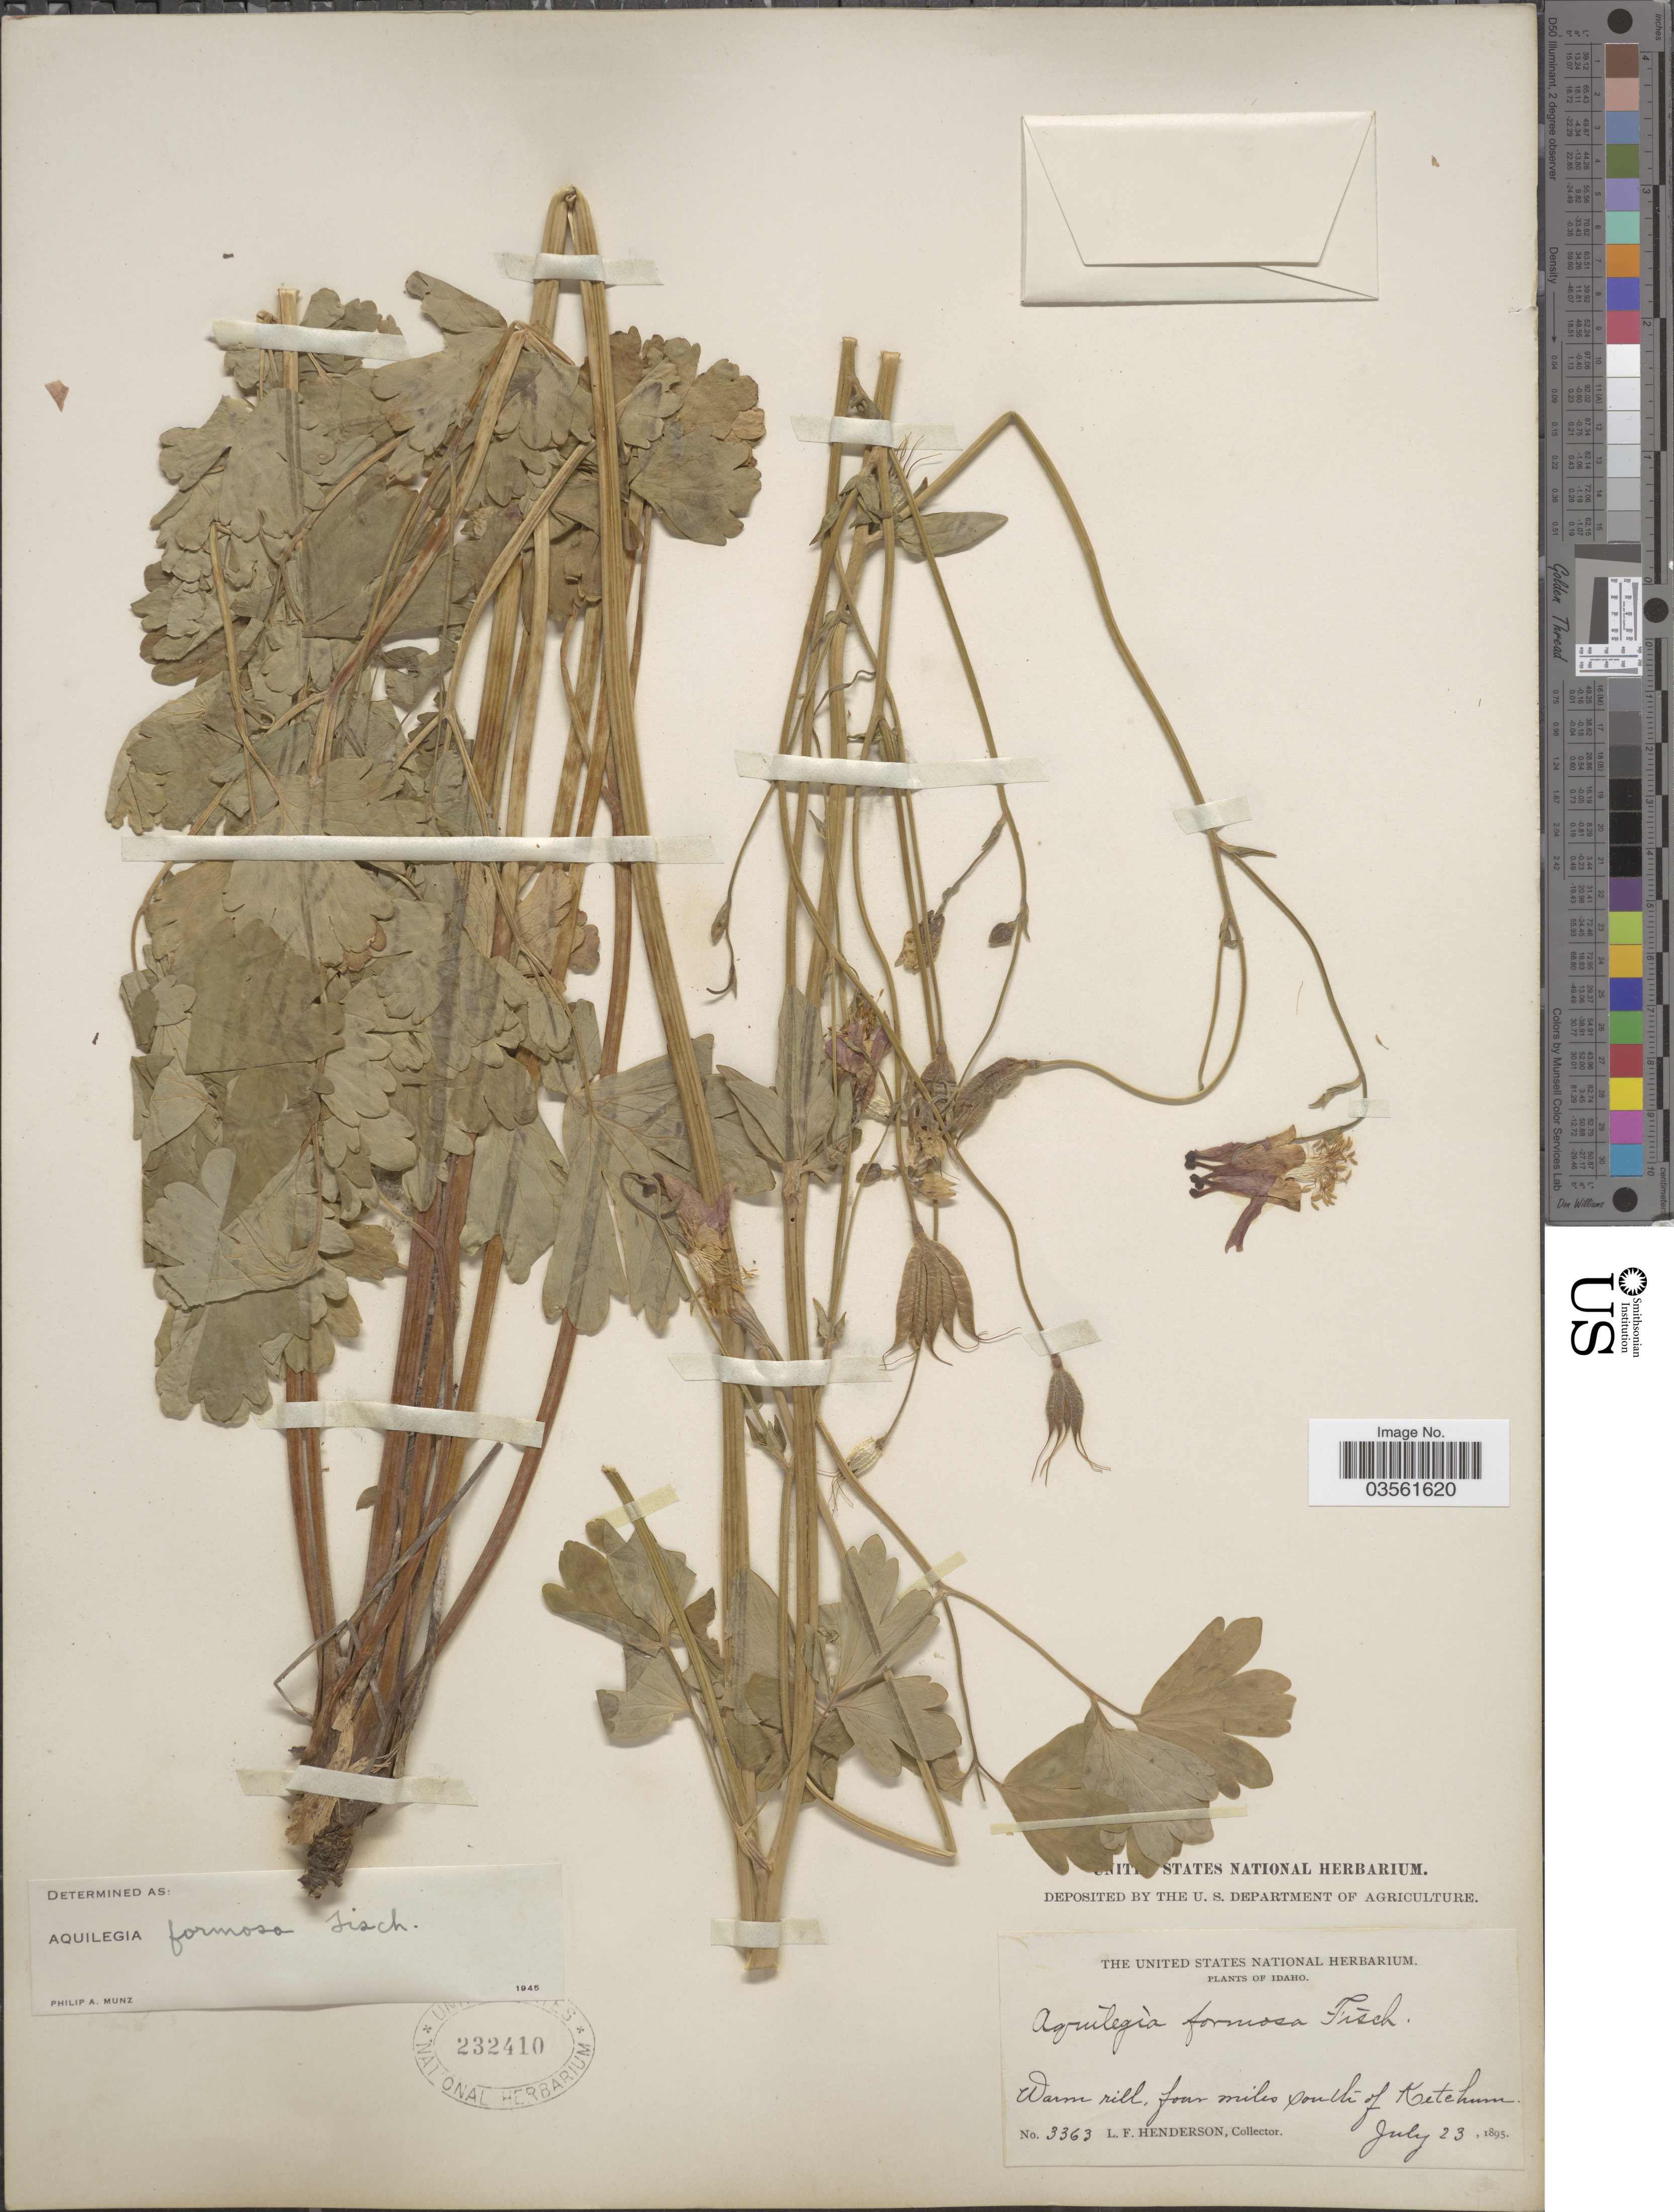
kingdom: Plantae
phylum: Tracheophyta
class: Magnoliopsida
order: Ranunculales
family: Ranunculaceae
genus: Aquilegia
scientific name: Aquilegia formosa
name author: Fisch. ex DC.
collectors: L. Henderson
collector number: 3363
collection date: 1895-07-23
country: United States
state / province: Idaho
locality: Warm rill, four miles south of Ketchum.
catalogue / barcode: US 232410